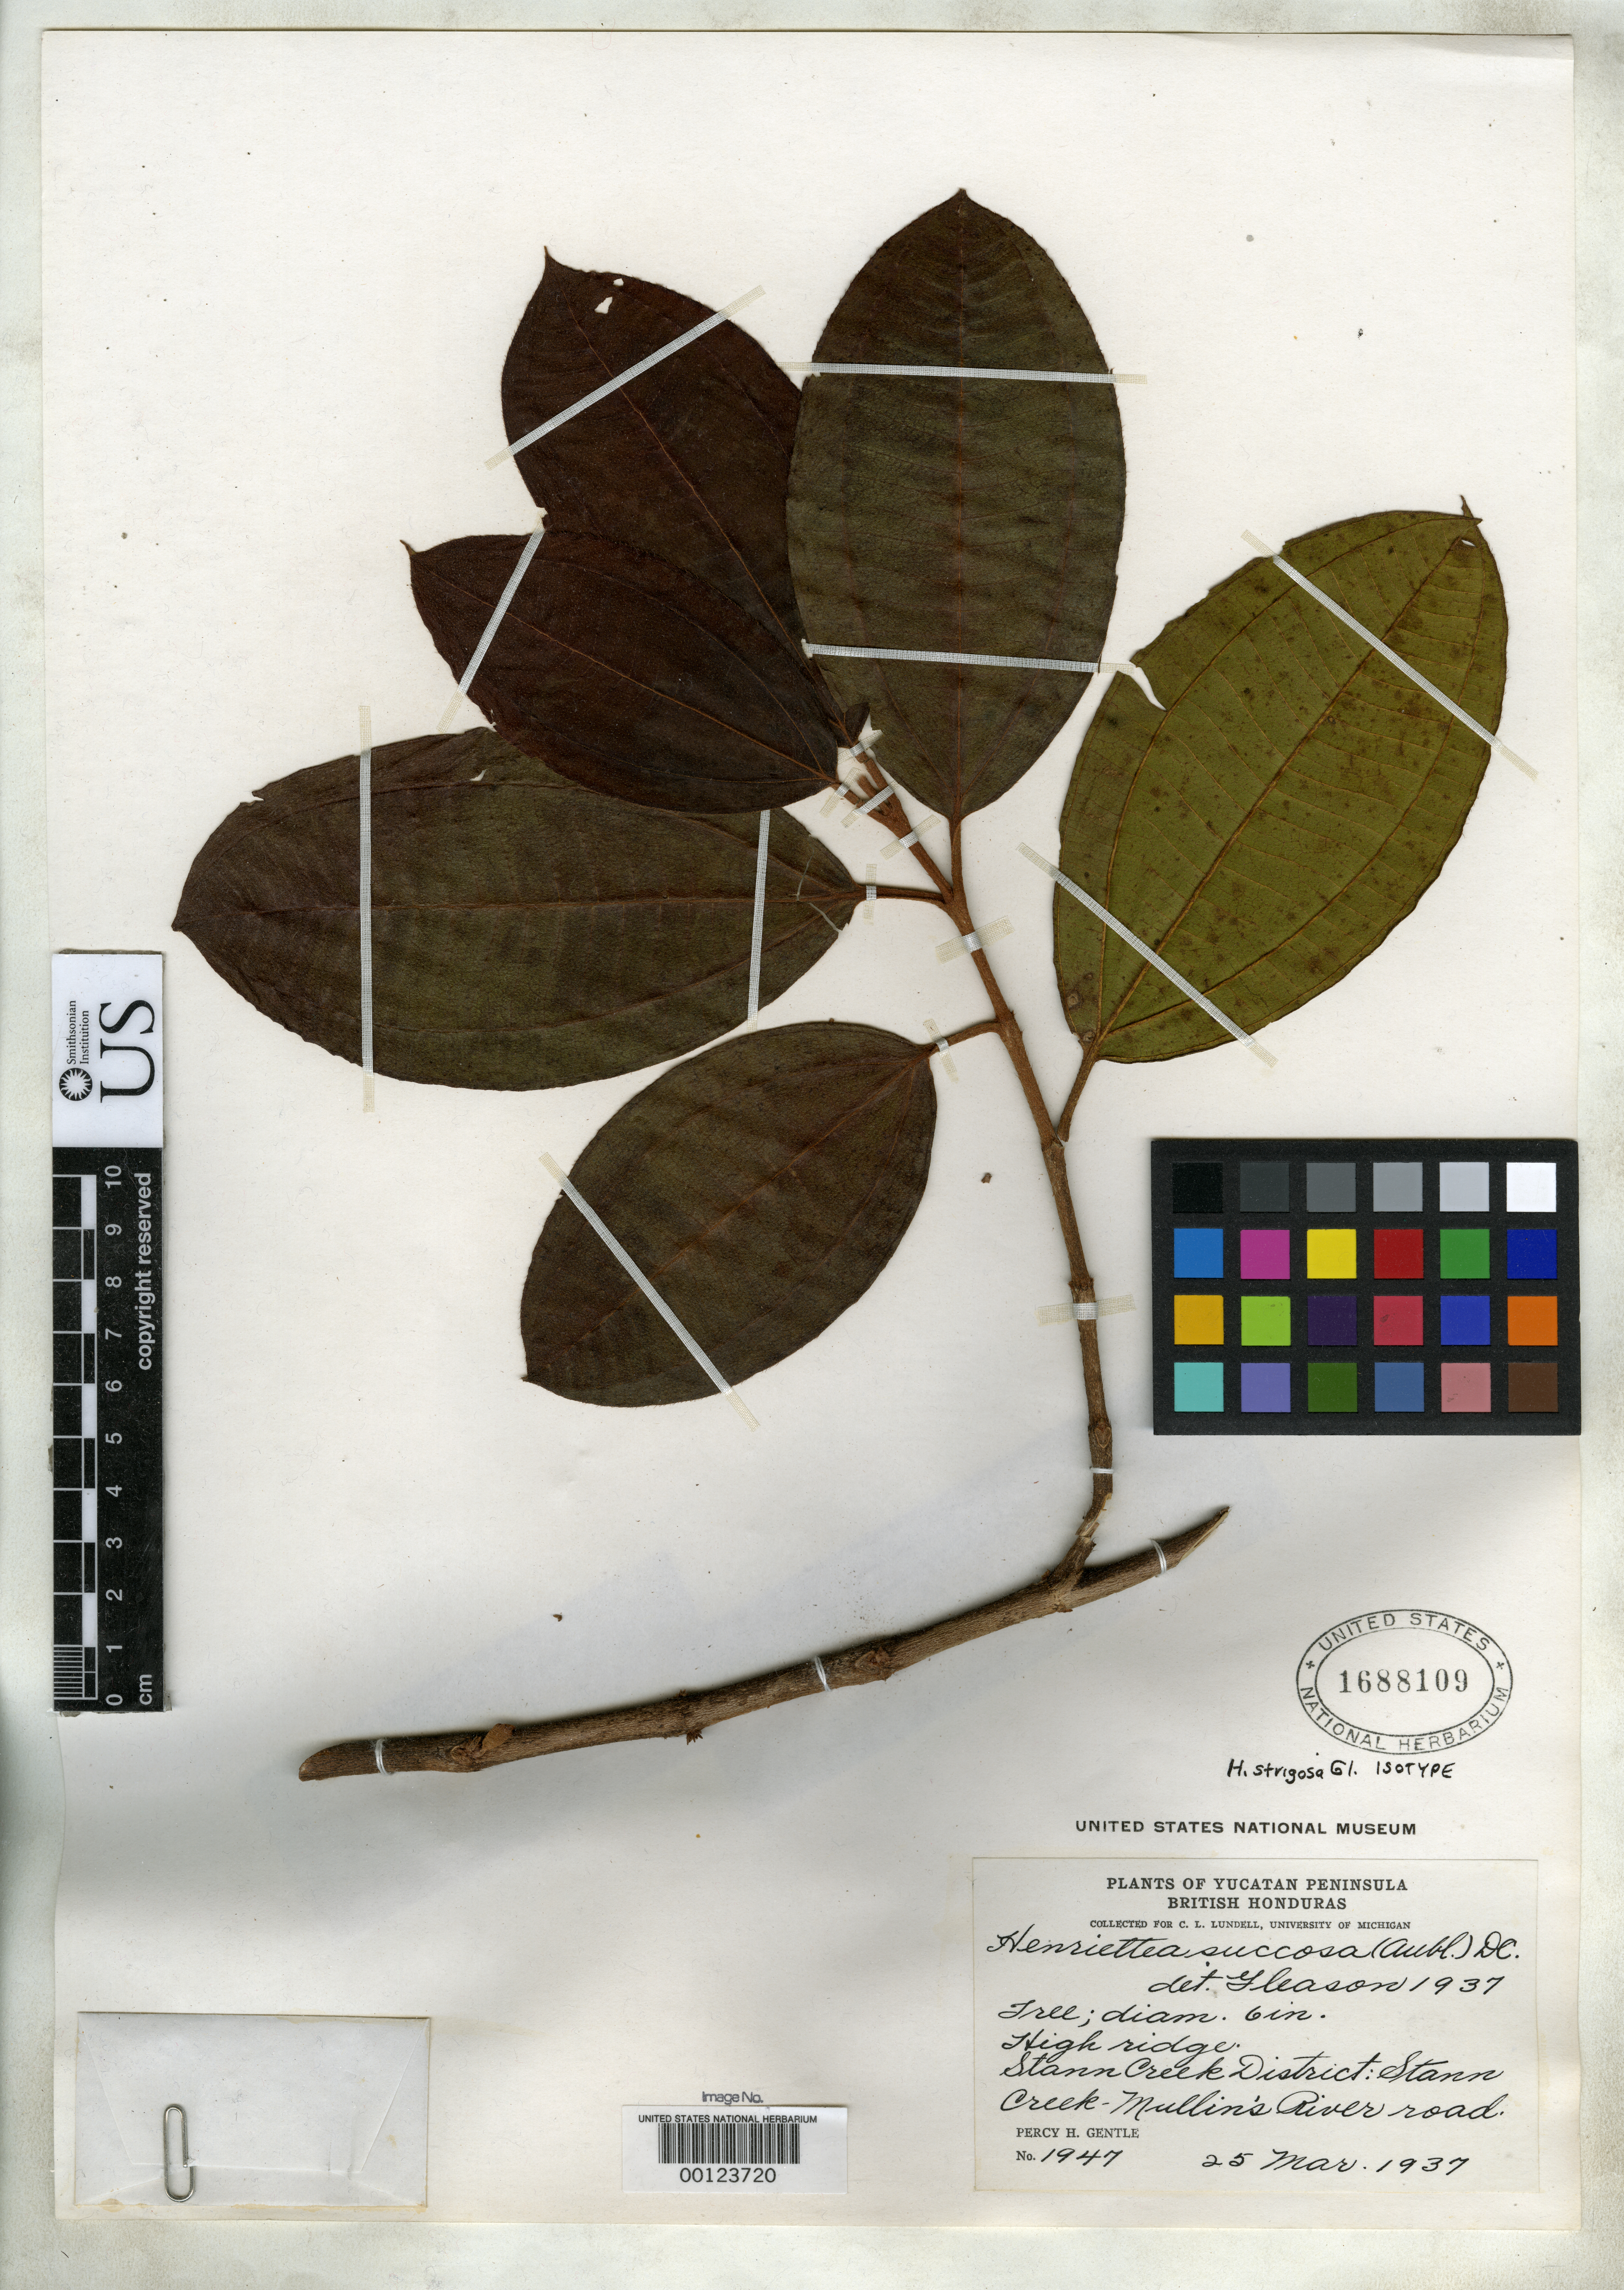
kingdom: Plantae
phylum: Tracheophyta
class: Magnoliopsida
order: Myrtales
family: Melastomataceae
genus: Henriettea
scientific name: Henriettea strigosa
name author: Gleason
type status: Isotype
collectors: P. H. Gentle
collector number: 1947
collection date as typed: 25 Mar 1937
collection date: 1937-03-25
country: Belize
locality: Stann Creek.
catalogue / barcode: US 1688109